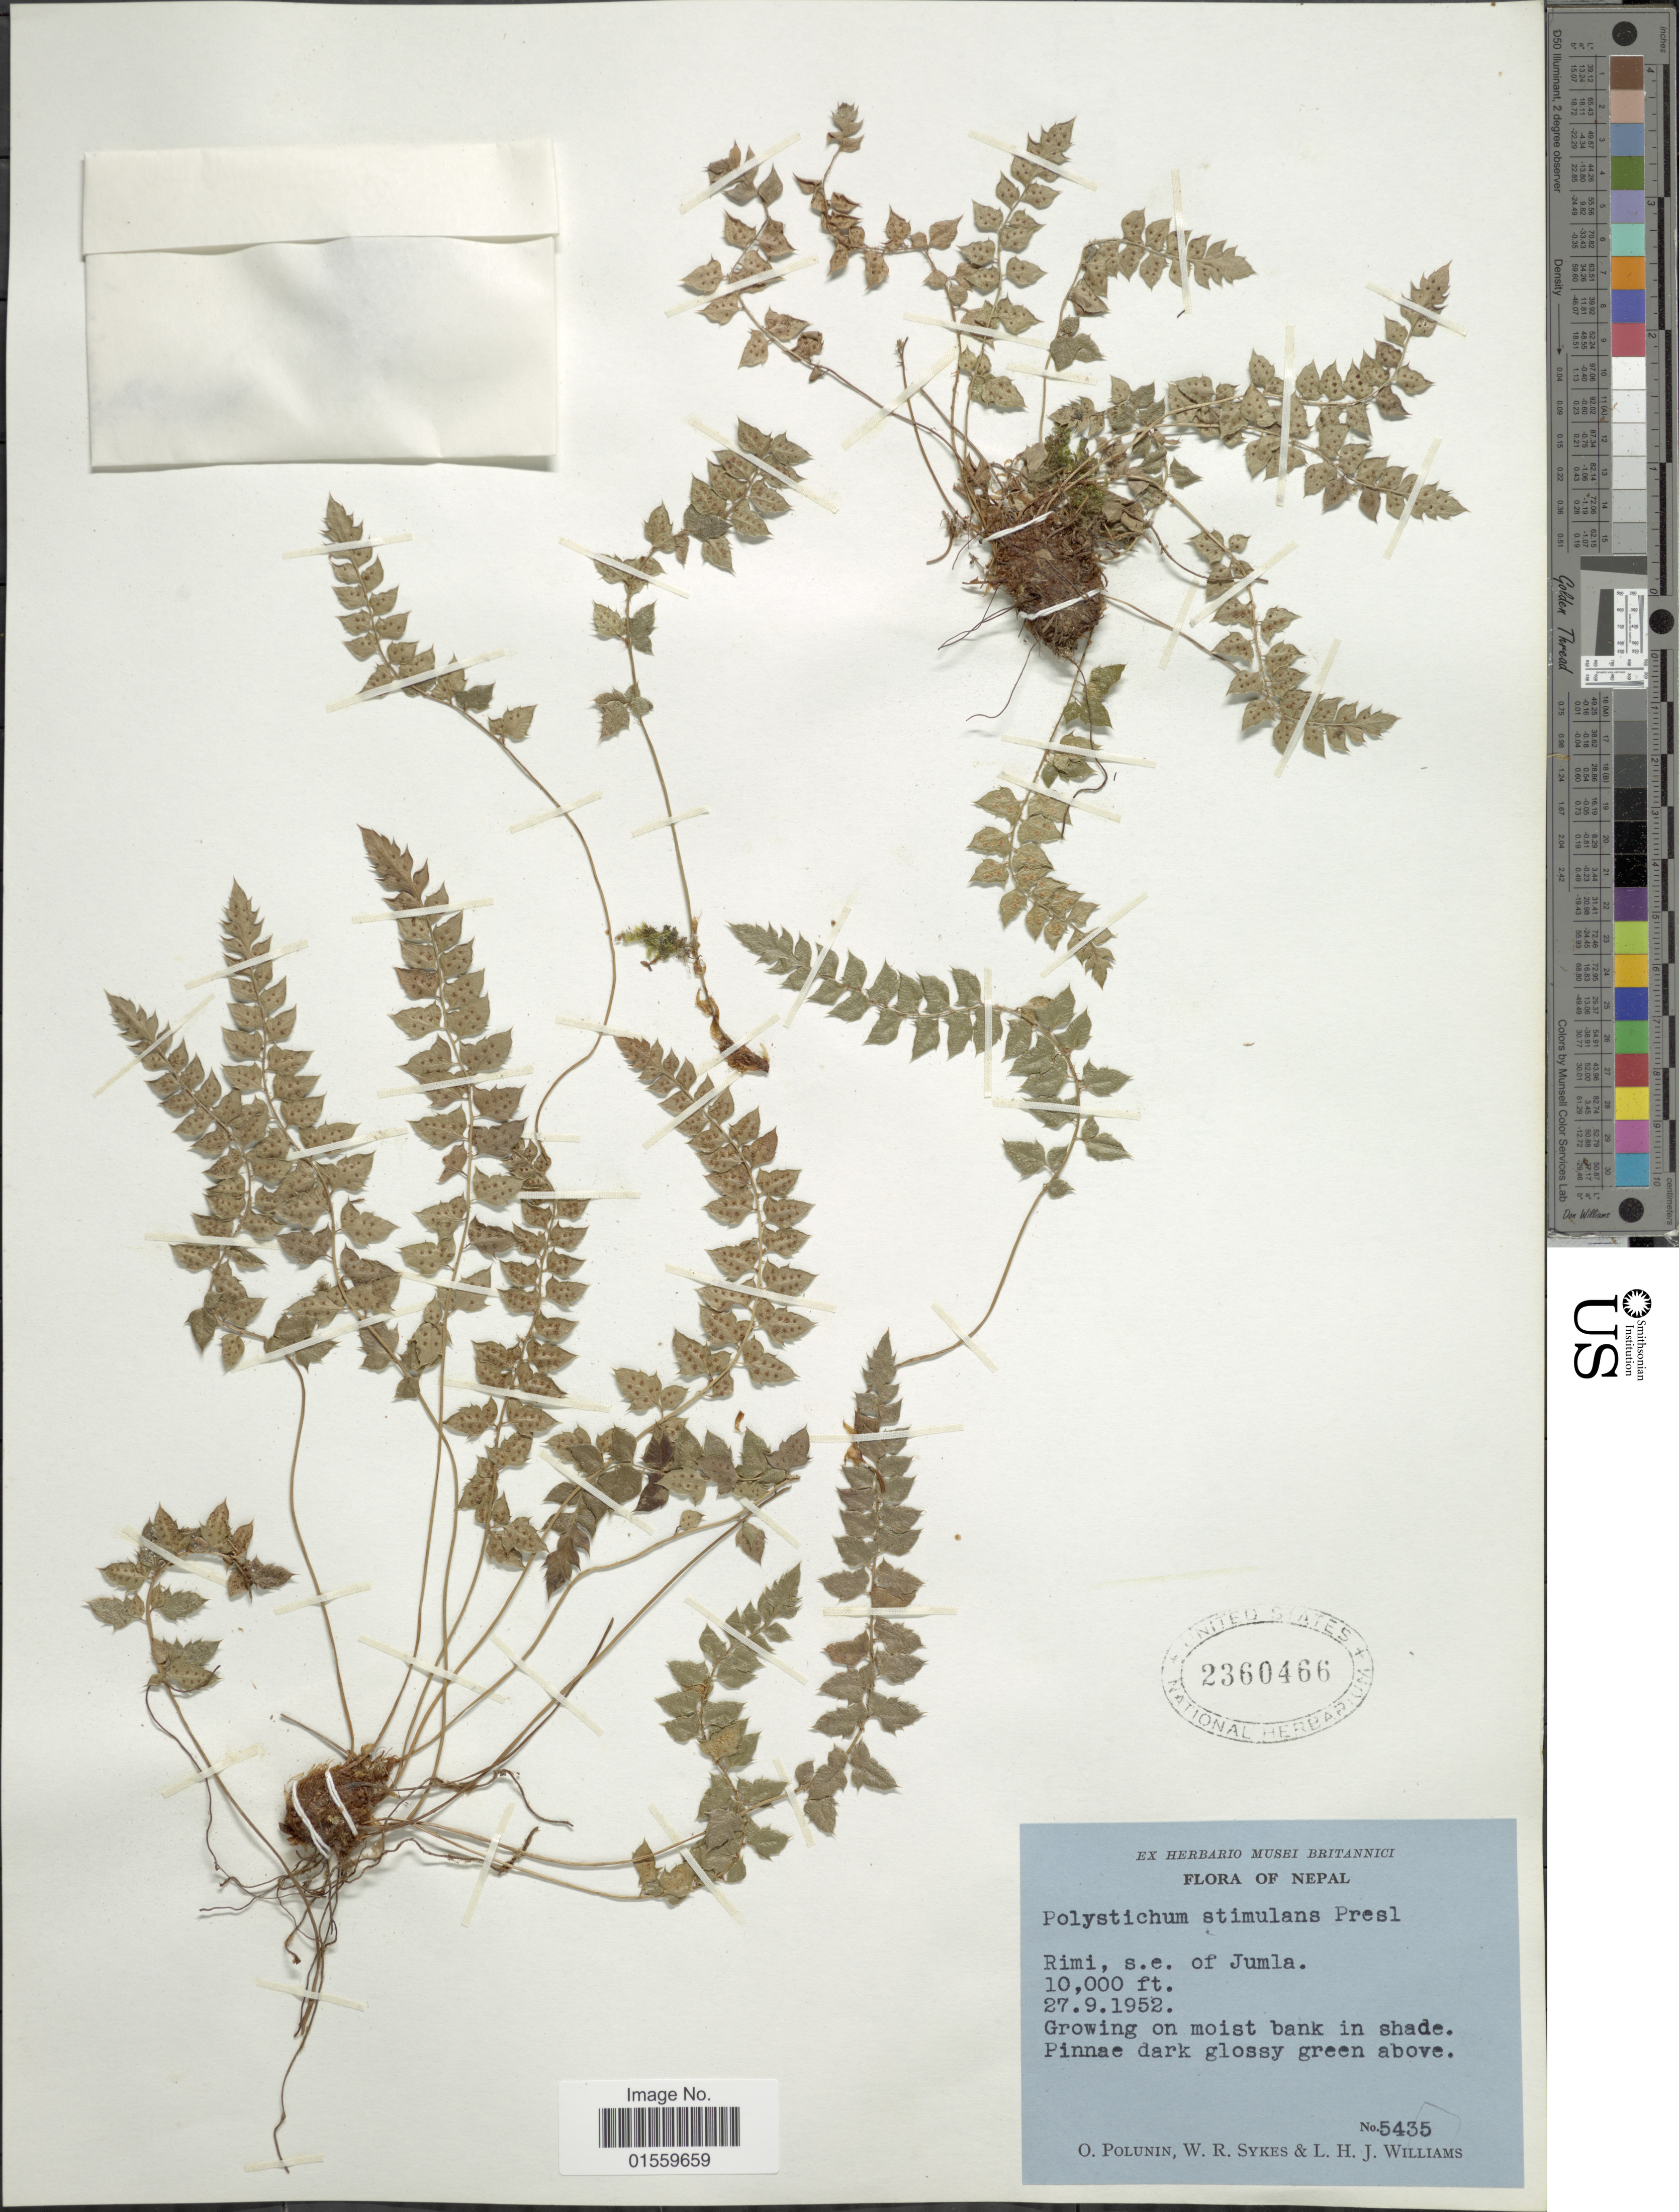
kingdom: Plantae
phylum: Tracheophyta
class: Polypodiopsida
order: Polypodiales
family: Dryopteridaceae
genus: Polystichum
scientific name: Polystichum stimulans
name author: (Kunze ex Mett.) Bedd.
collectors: O. V. Polunin, W. R. Sykes & L. H. J. Williams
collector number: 5435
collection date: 1952-09-27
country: Nepal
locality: Rimi, s. e. of Jumla.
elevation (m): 3048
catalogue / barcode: US 2360466